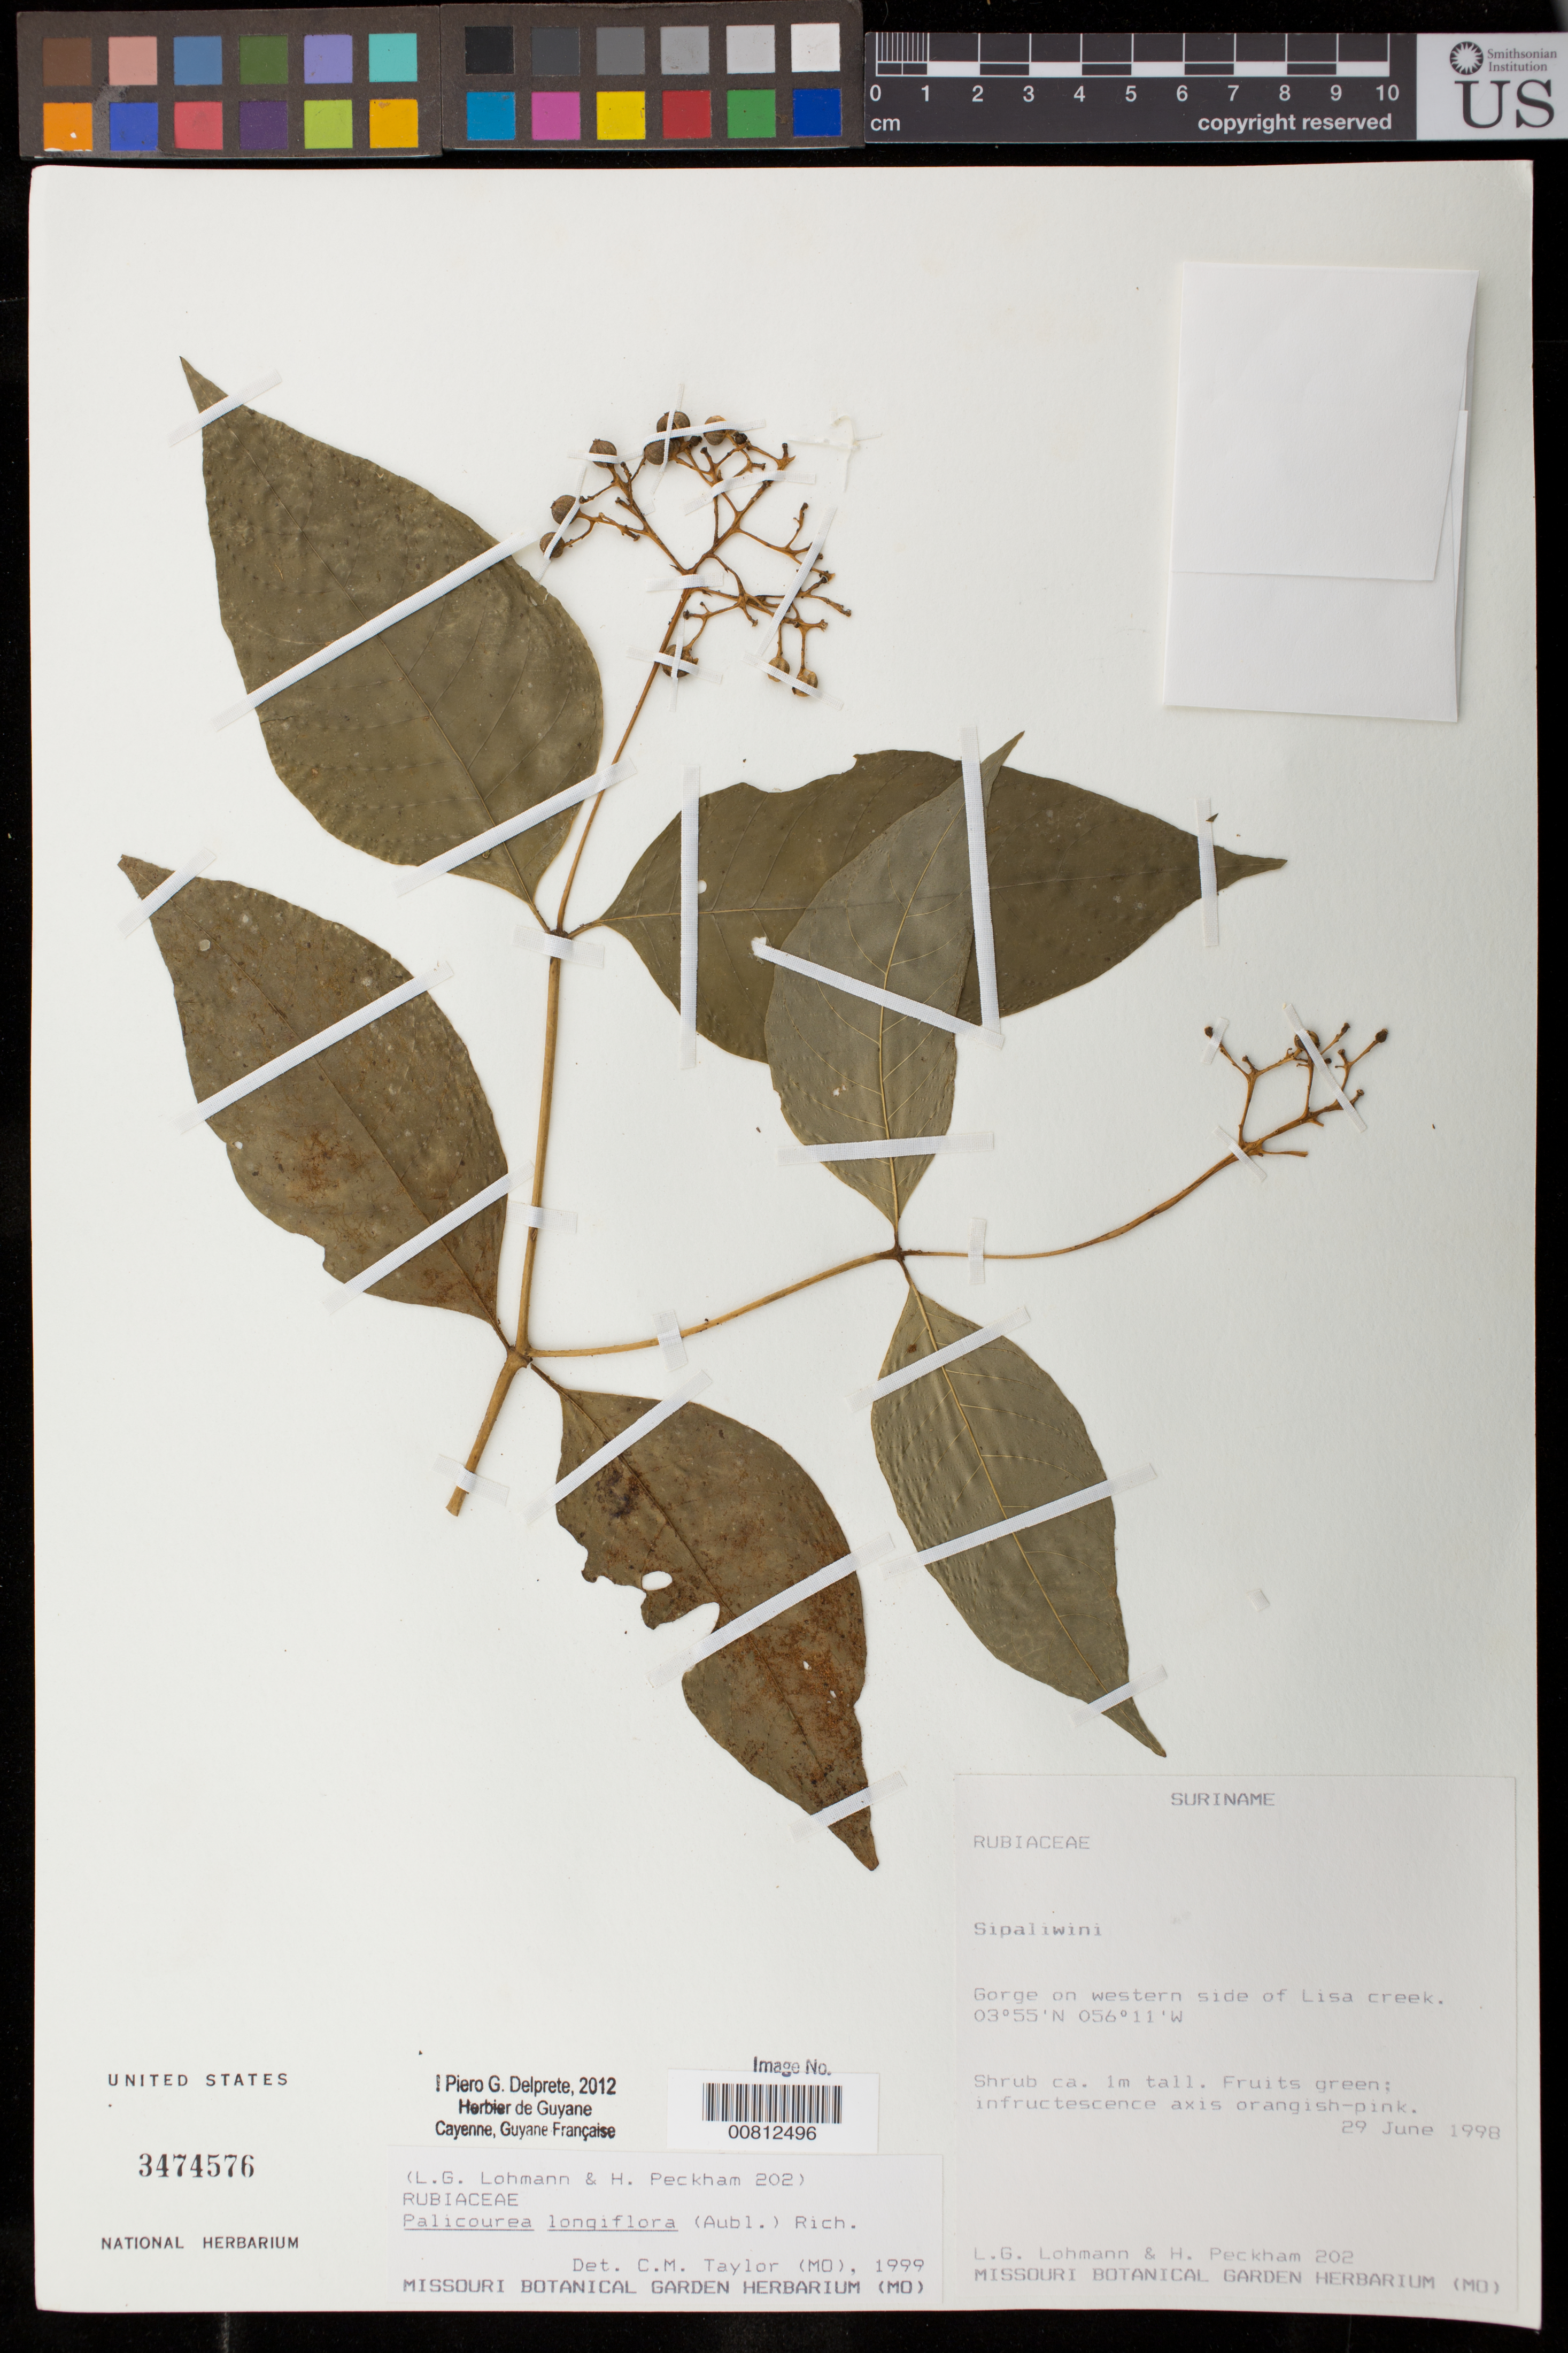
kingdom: Plantae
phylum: Tracheophyta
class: Magnoliopsida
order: Gentianales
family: Rubiaceae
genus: Palicourea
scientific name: Palicourea longiflora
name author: (Aubl.) A. Rich.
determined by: Taylor, Charlotte M.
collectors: L. G. Lohmann & H. Peckham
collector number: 202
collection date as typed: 29-Jun-98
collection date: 1998-06-29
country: Suriname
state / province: Sipaliwini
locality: Lisa Creek, gorge on W side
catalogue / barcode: US 3474576